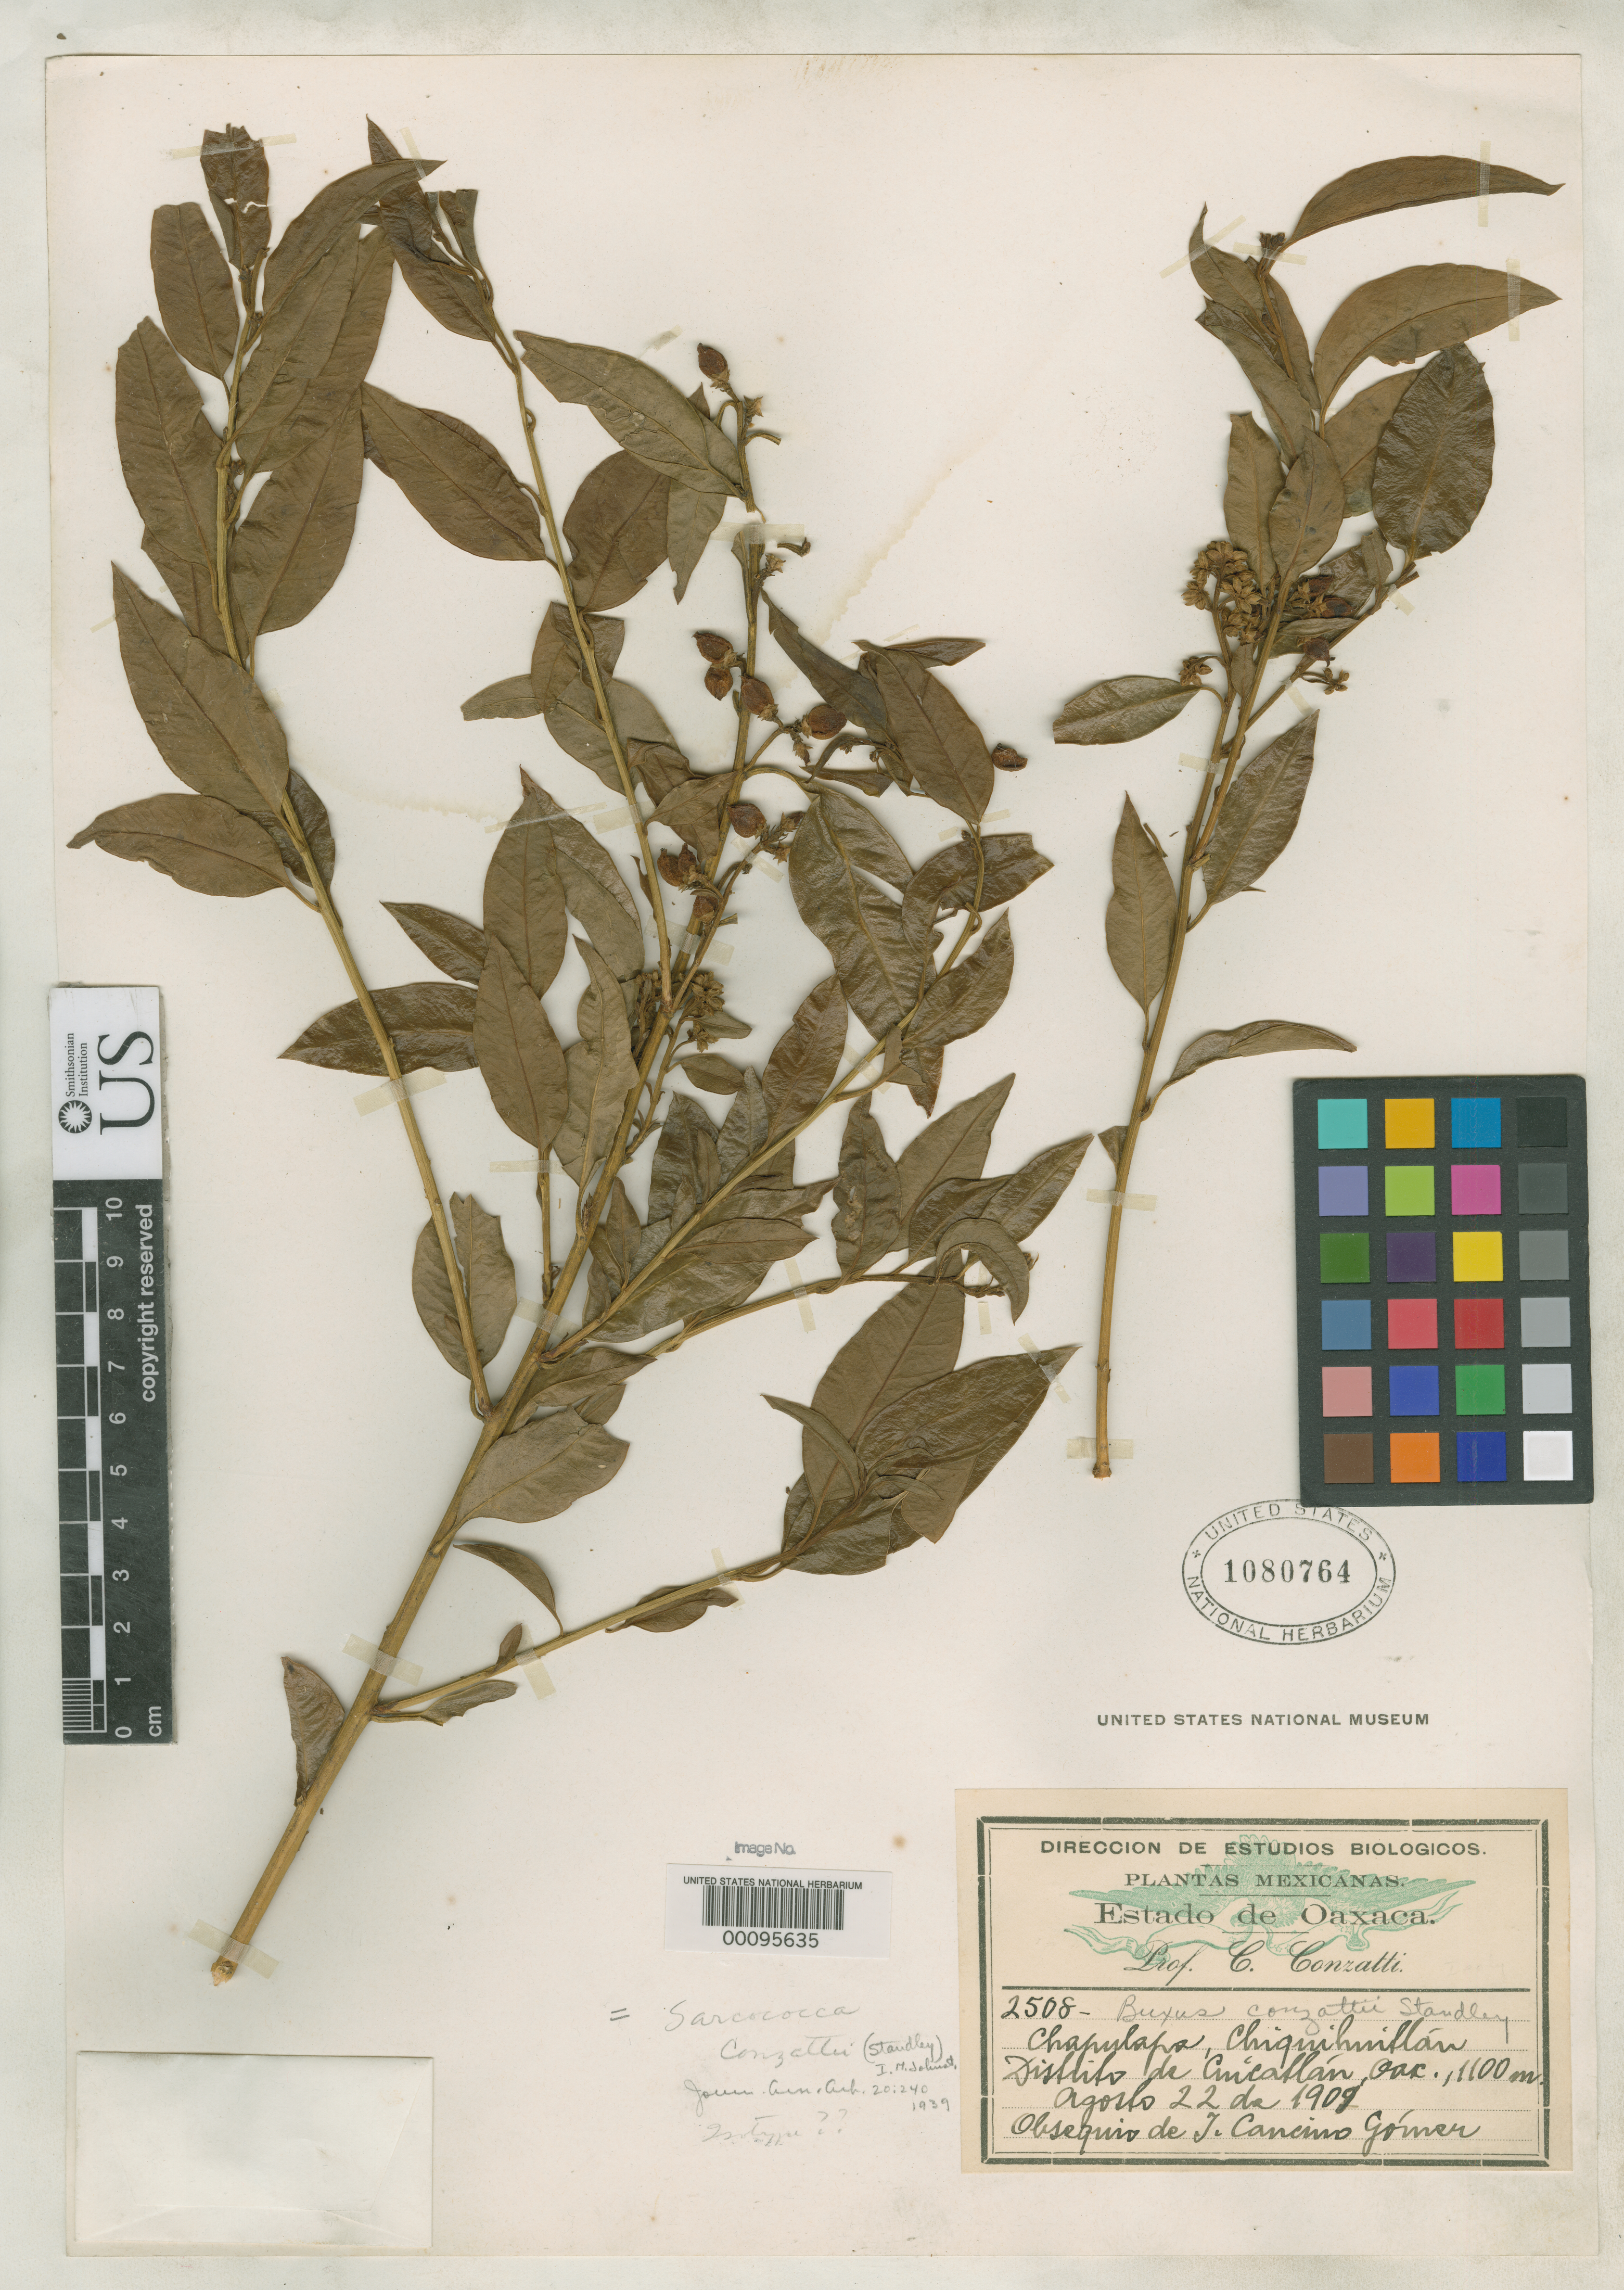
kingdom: Plantae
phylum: Tracheophyta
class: Magnoliopsida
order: Buxales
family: Buxaceae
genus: Buxus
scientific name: Buxus conzattii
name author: Standl.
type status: Isotype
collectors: C. Conzatti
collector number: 2508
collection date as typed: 22 Aug 1909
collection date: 1909-08-22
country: Mexico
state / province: Oaxaca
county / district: Cuicatlan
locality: Chapulapa - Chiquihuitlan.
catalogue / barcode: US 1080764